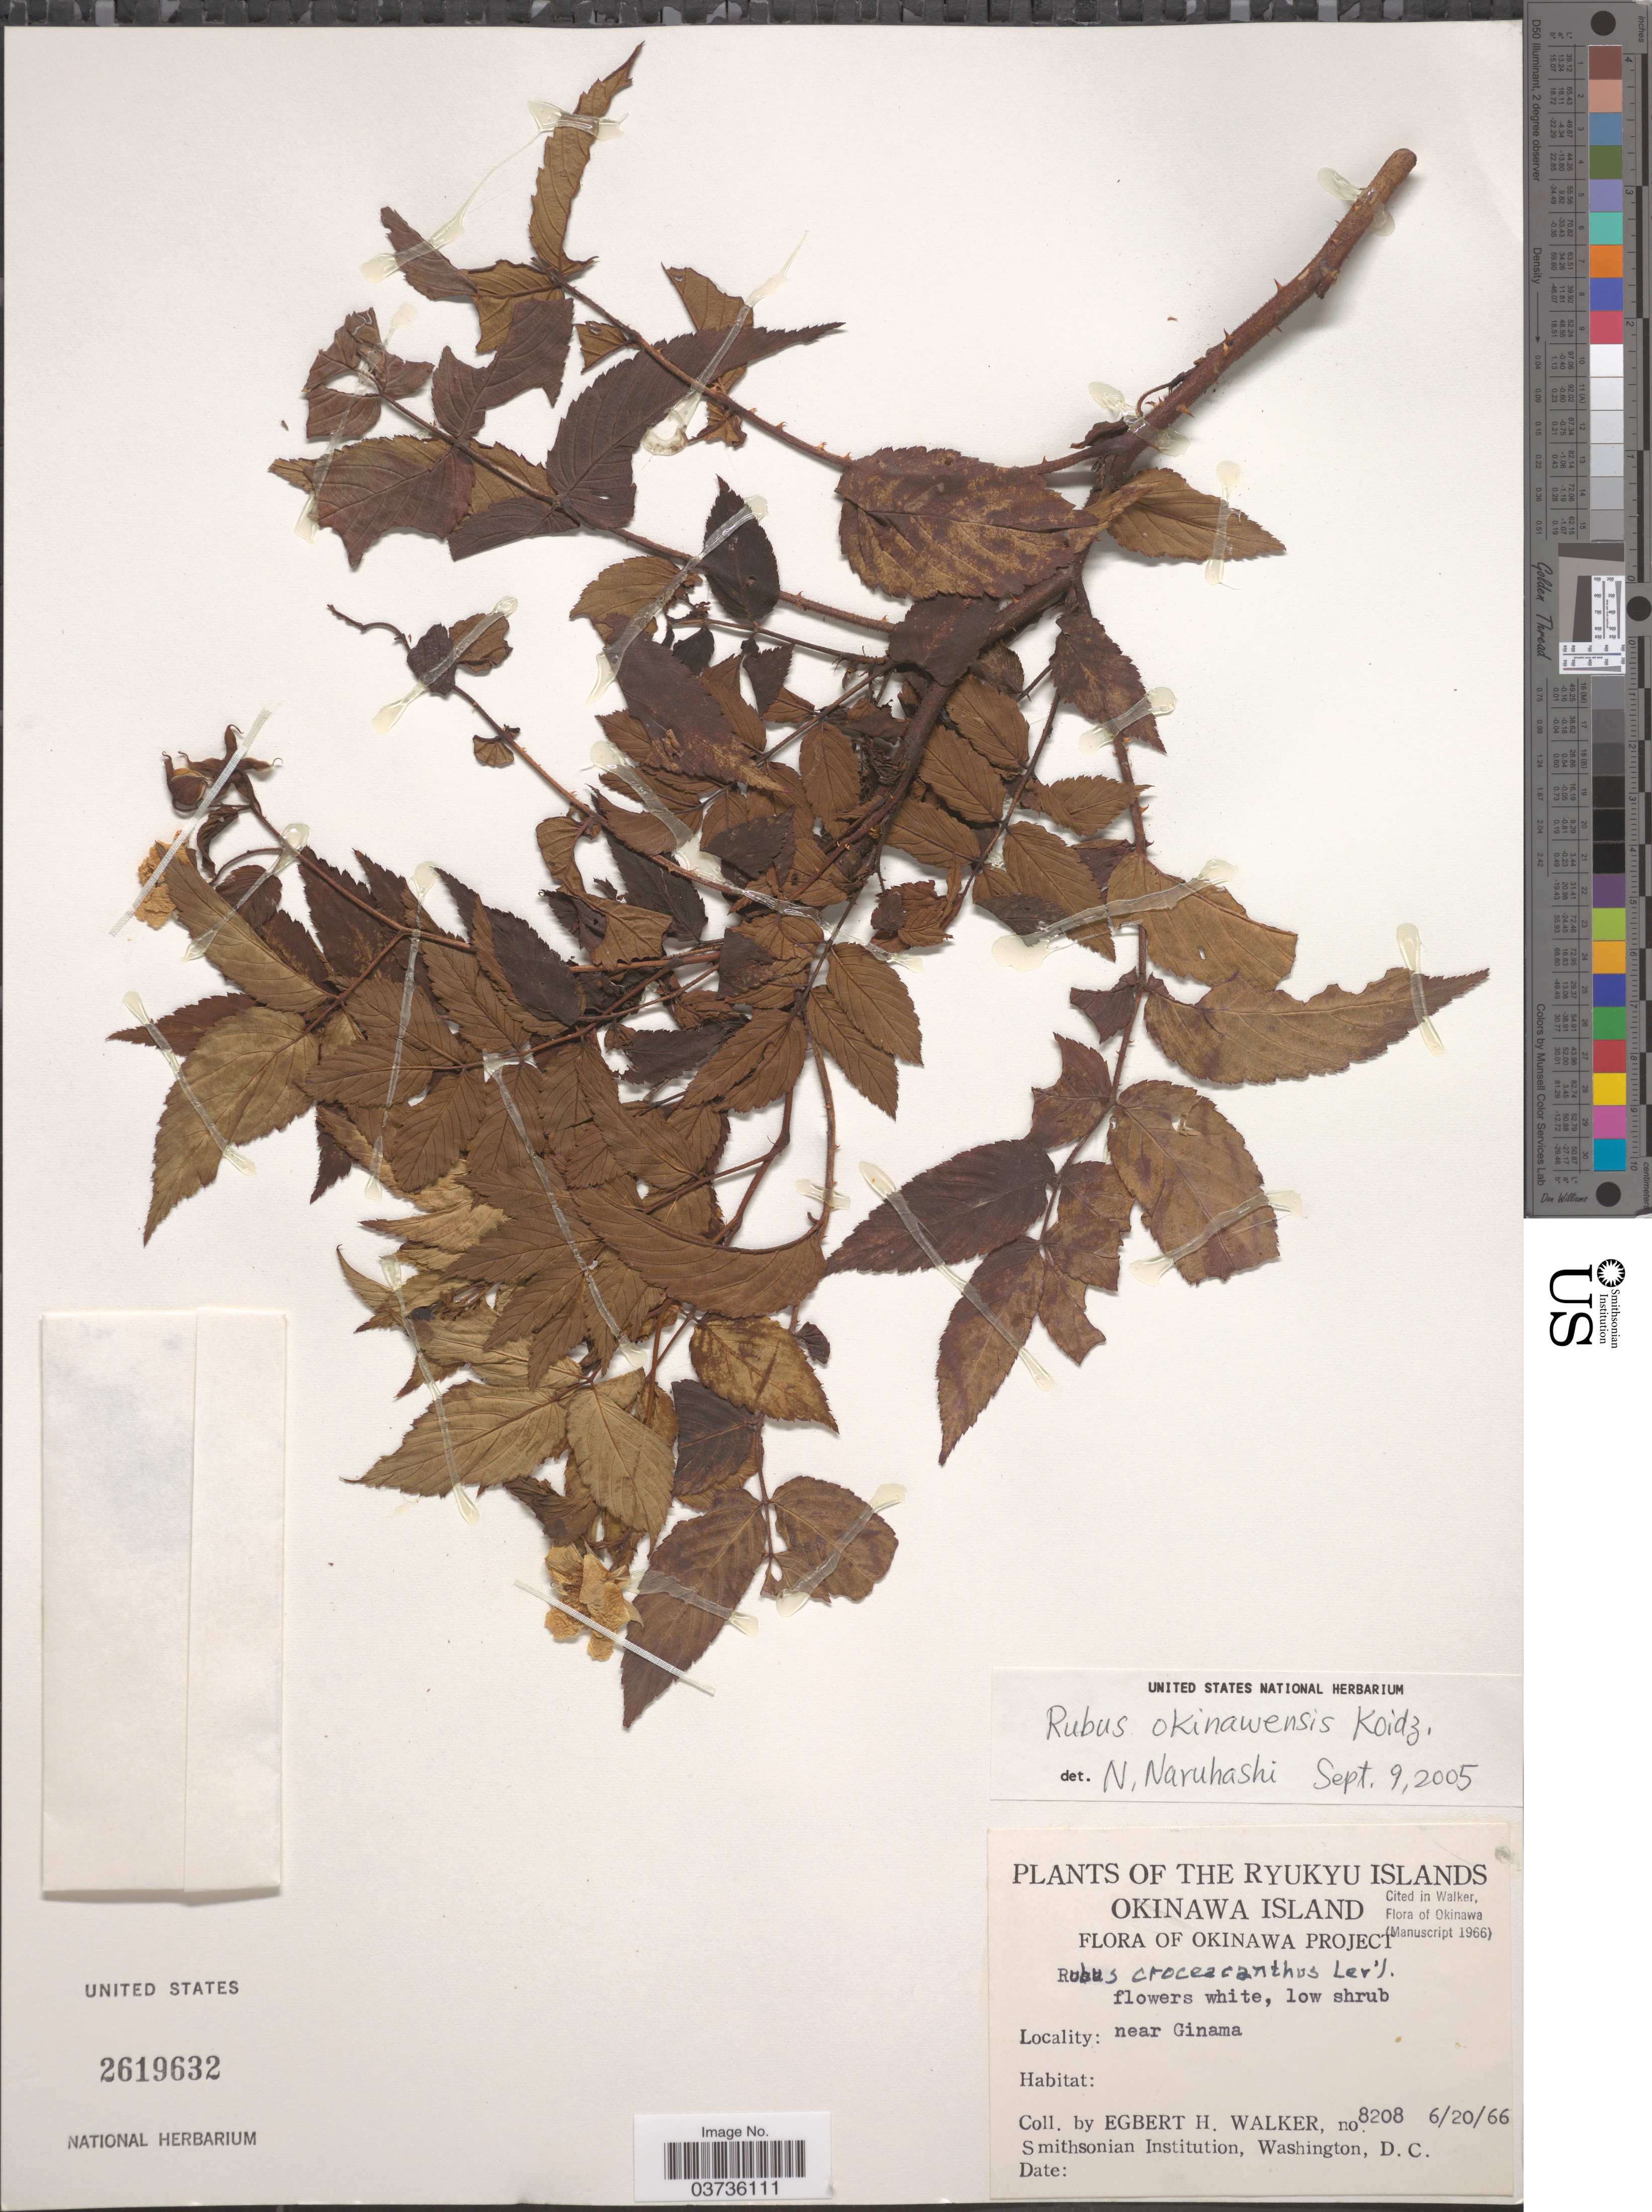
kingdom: Plantae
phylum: Tracheophyta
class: Magnoliopsida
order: Rosales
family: Rosaceae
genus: Rubus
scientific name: Rubus okinawensis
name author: Koidzumi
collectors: E. H. Walker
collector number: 8208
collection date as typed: Transcribed d/m/y: 20/6/66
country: Japan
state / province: Okinawa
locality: The Ryukyu Islands. Okinawa Island. Near Ginama.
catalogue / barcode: US 2619632